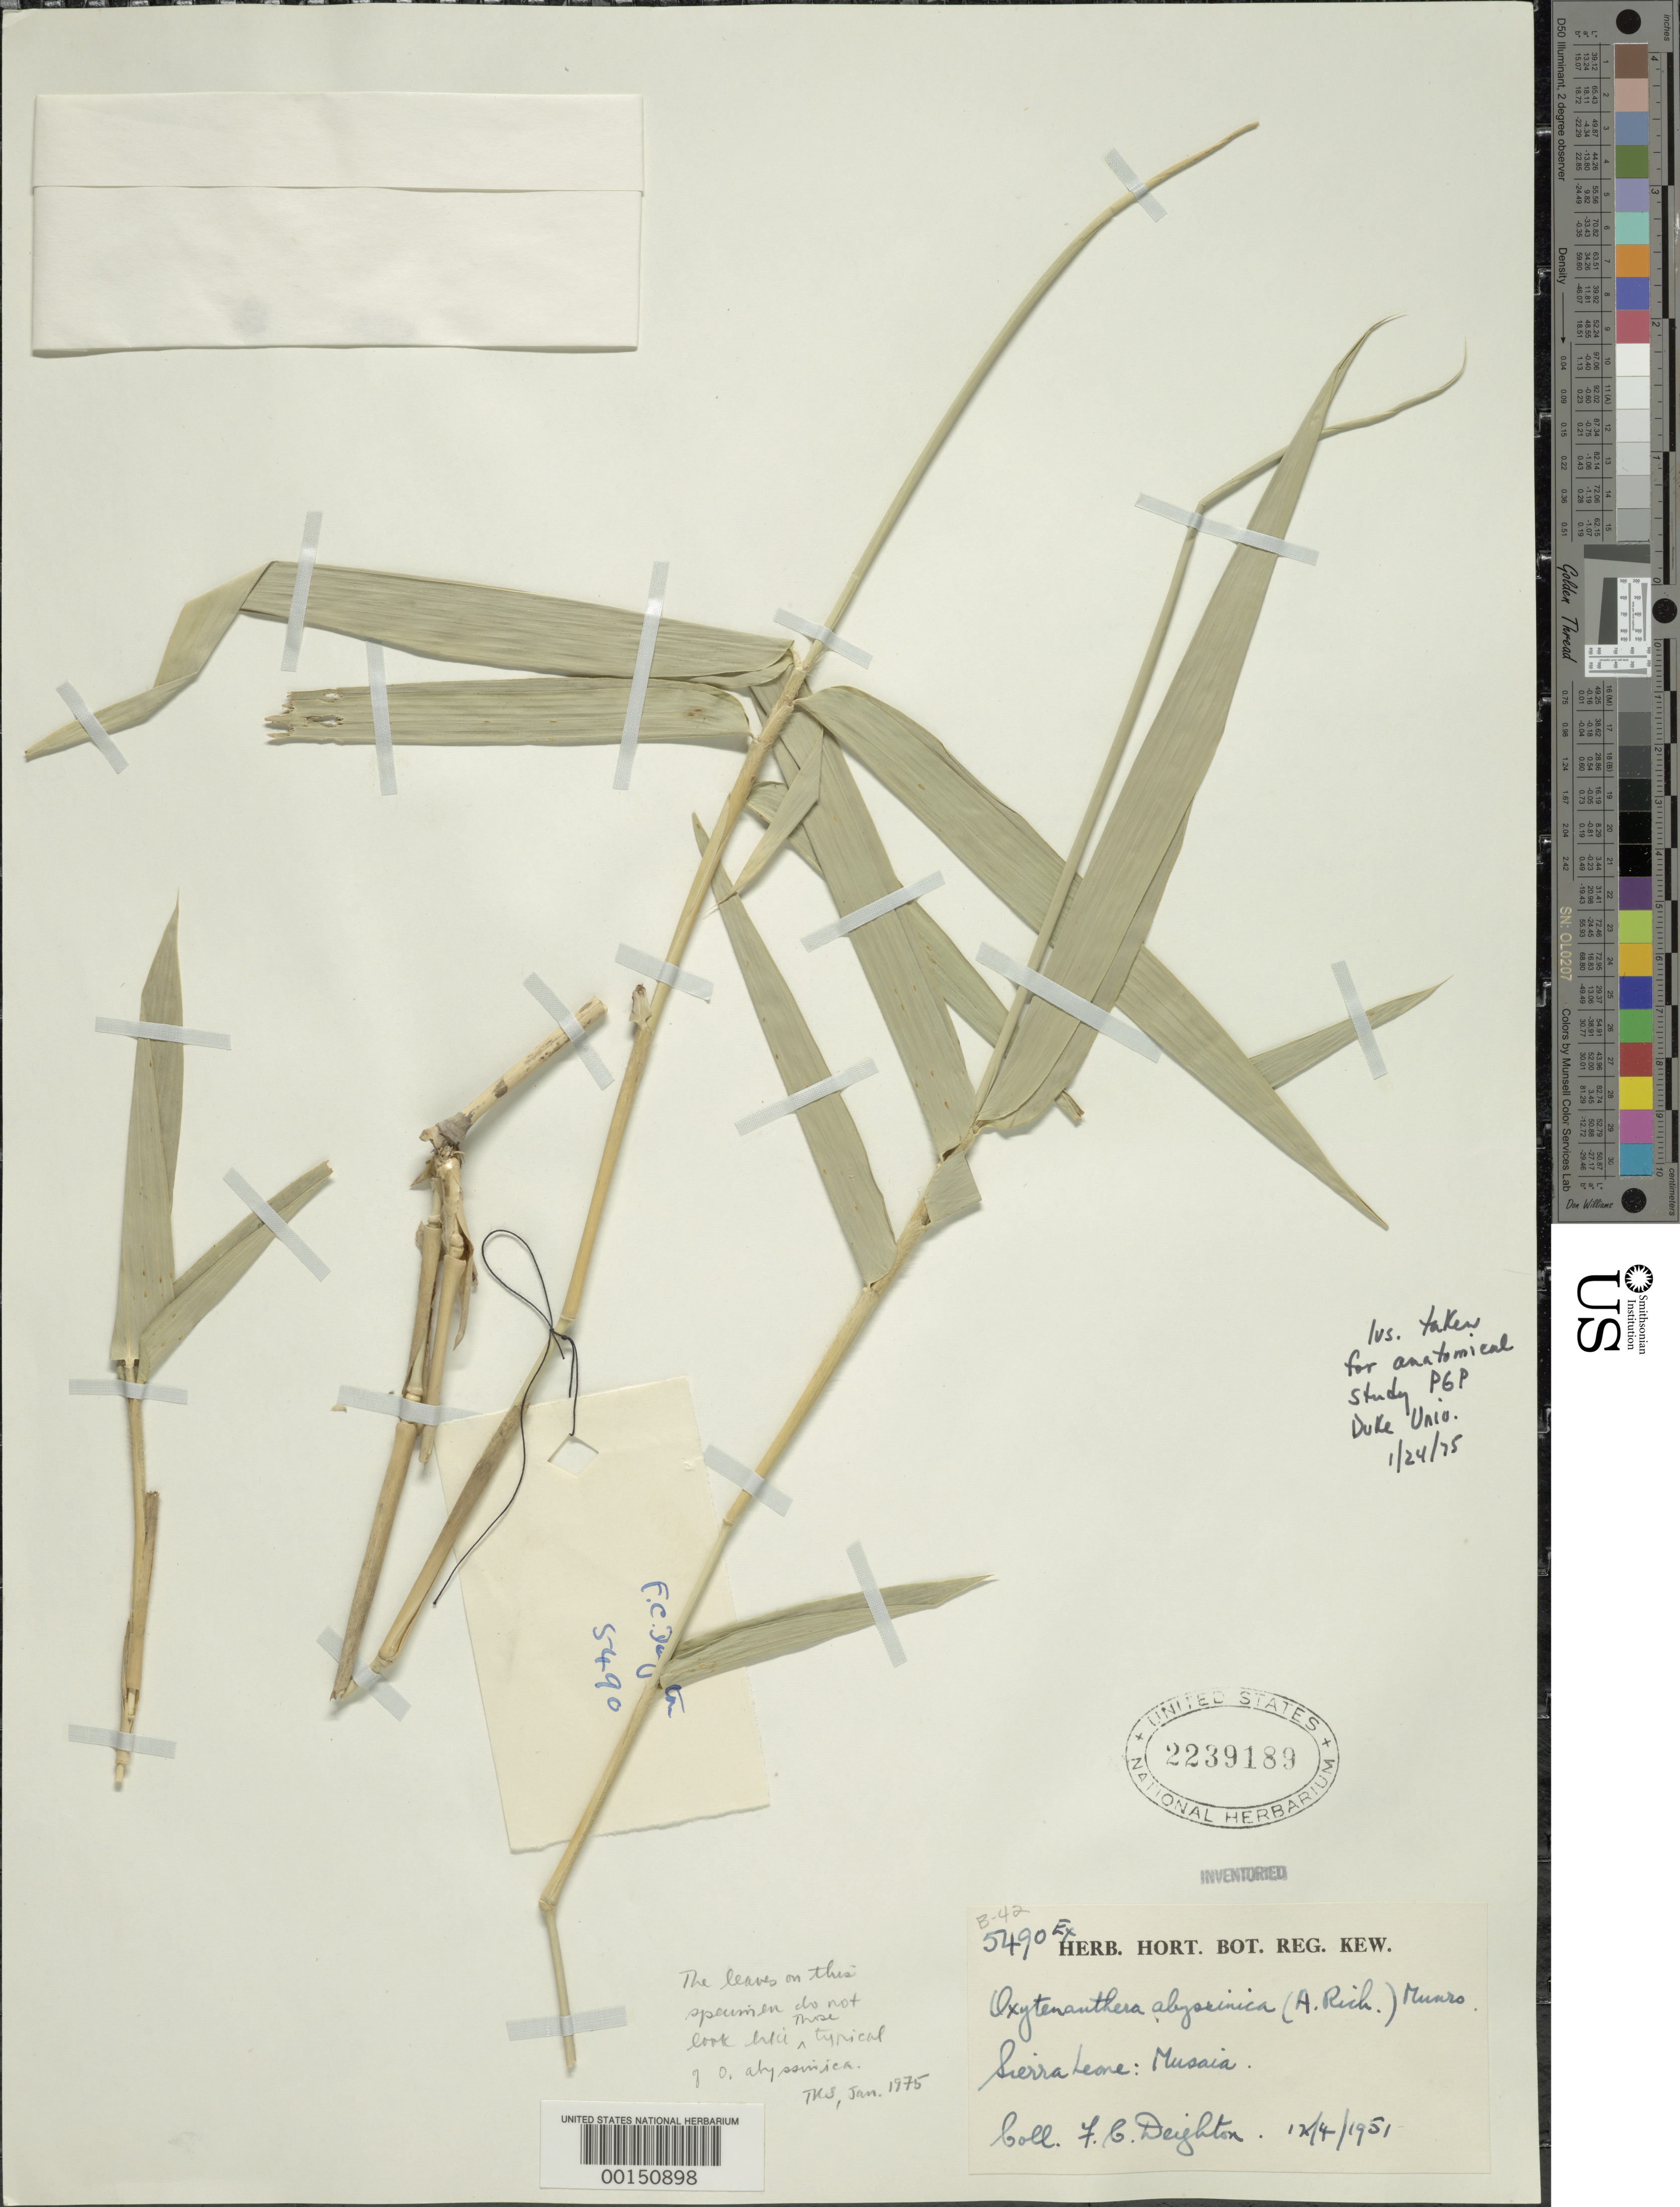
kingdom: Plantae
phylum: Tracheophyta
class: Liliopsida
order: Poales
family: Poaceae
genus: Oxytenanthera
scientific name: Oxytenanthera abyssinica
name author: (A. Rich.) Munro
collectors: F. Deighton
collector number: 5490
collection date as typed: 12 Apr 1951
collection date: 1951-04-12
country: Sierra Leone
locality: Musaia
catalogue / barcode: US 2239189